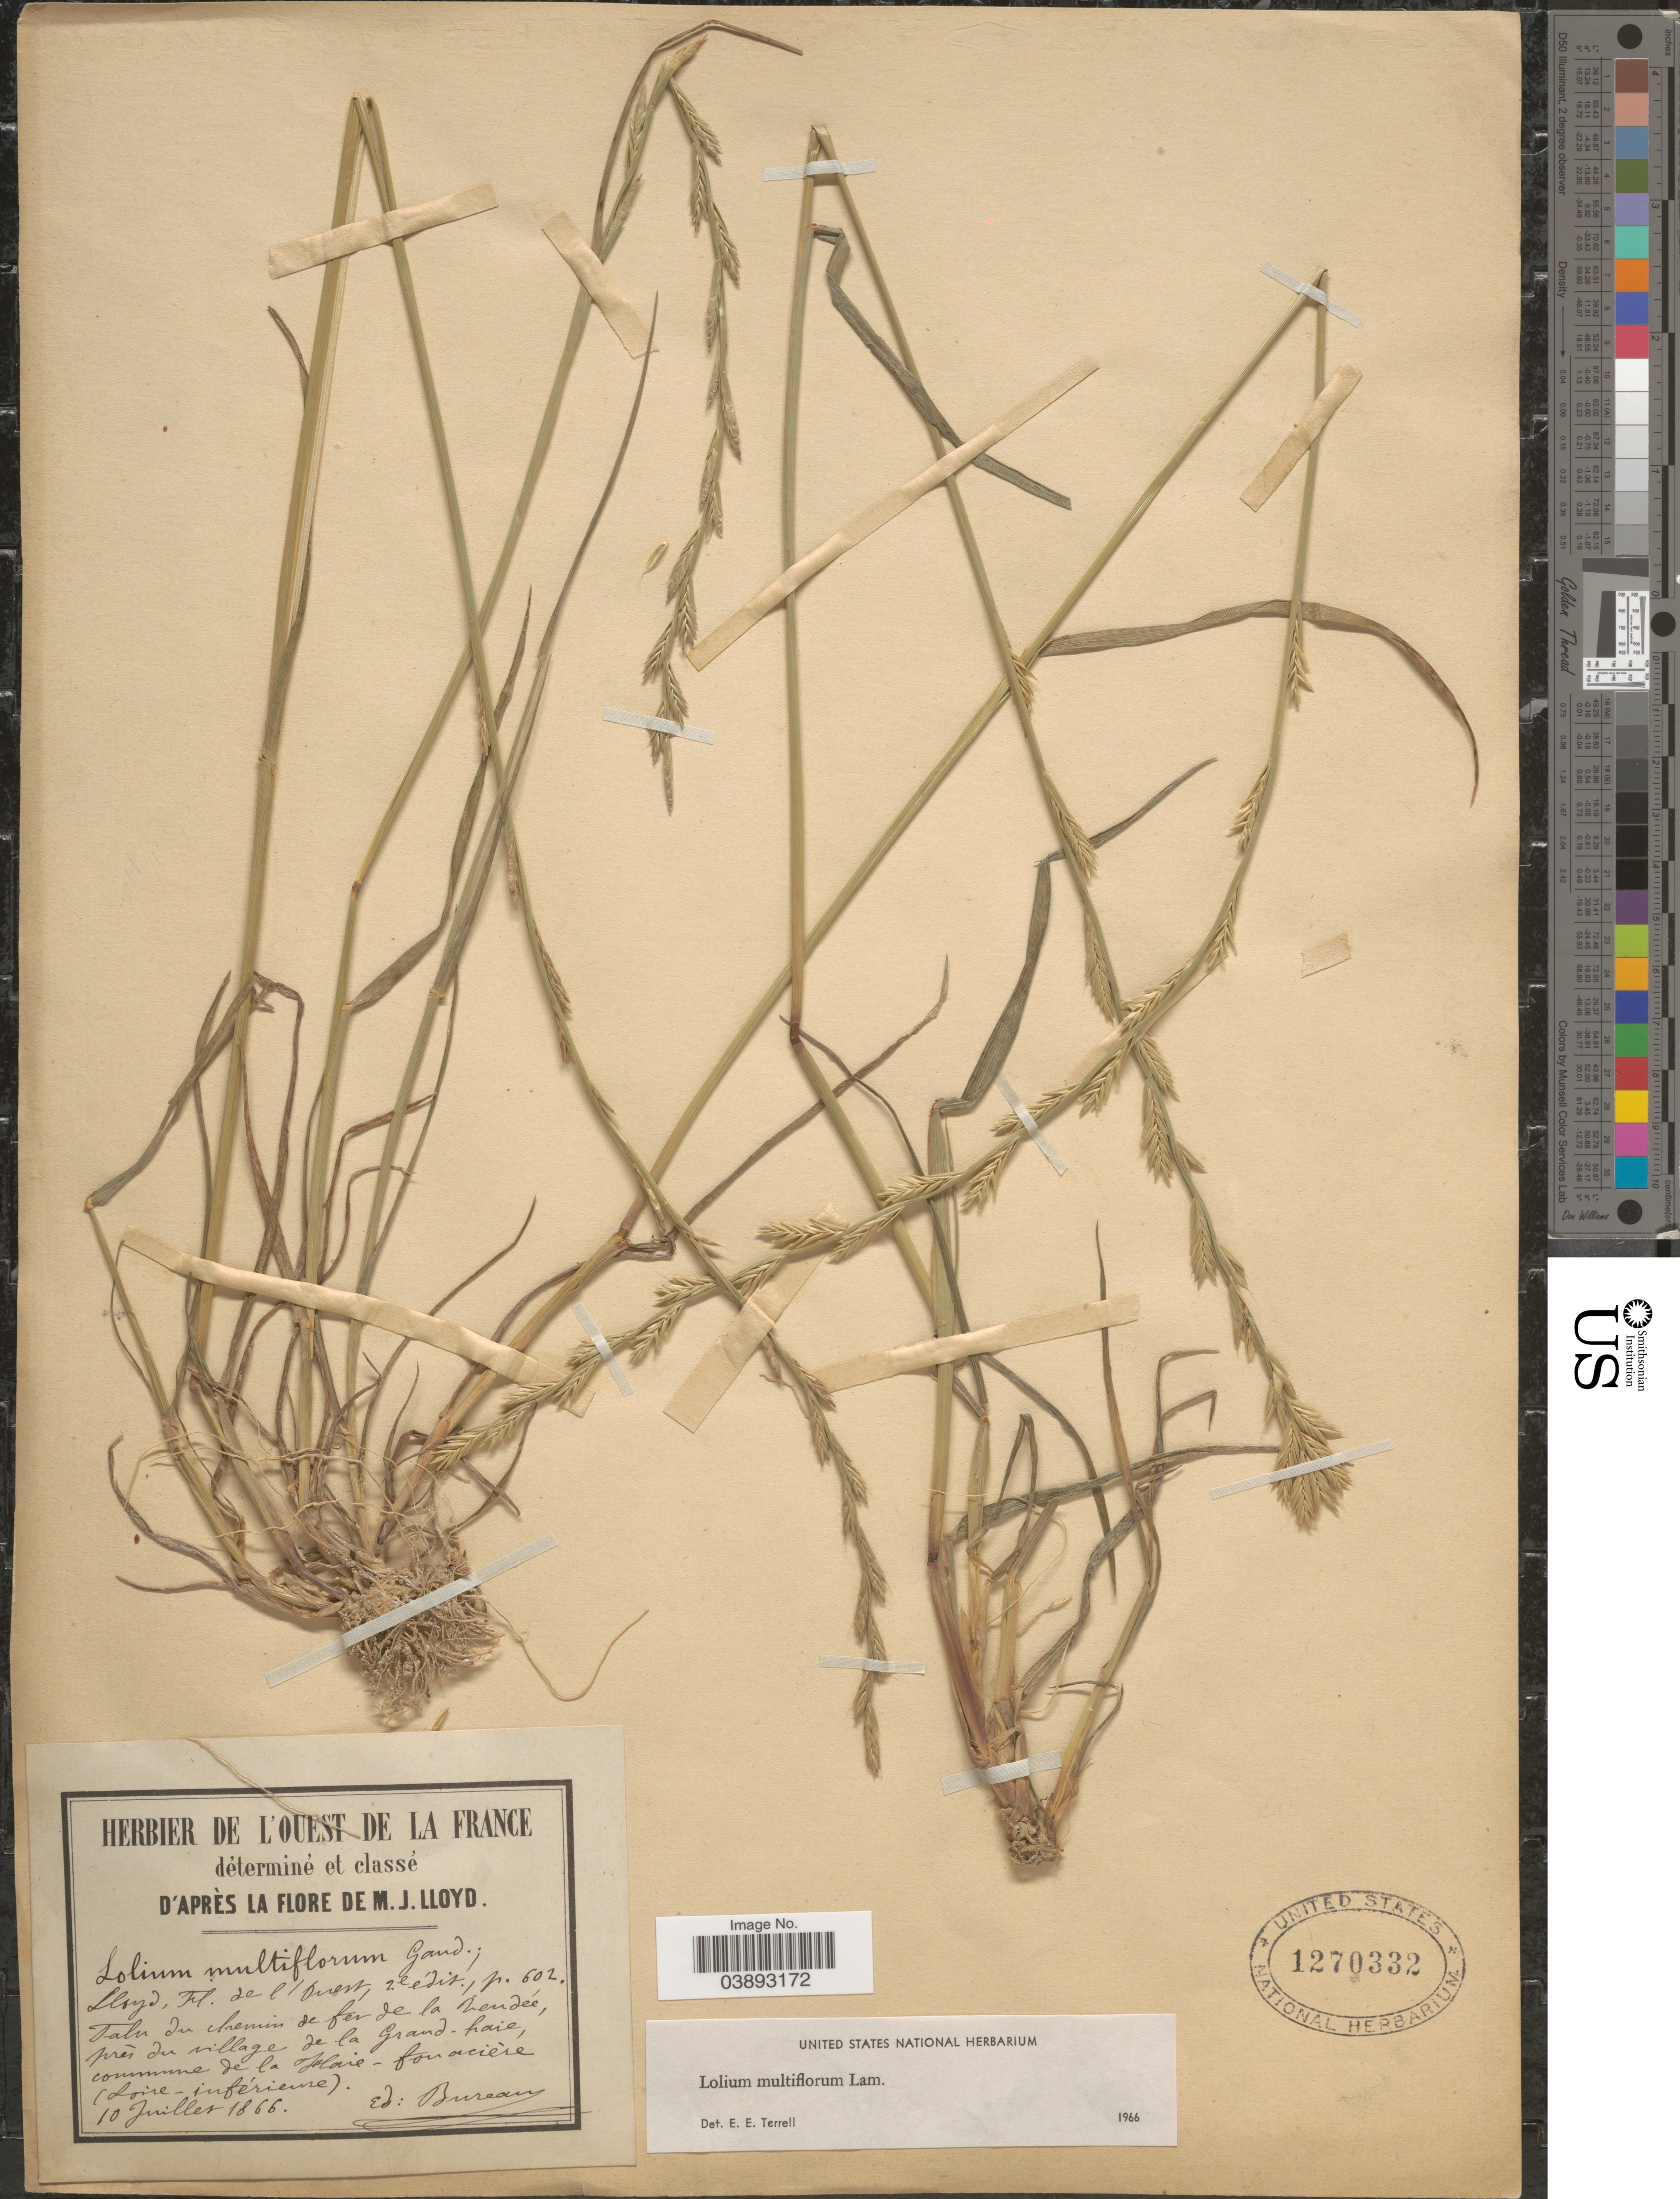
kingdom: Plantae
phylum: Tracheophyta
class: Liliopsida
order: Poales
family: Poaceae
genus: Lolium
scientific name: Lolium multiflorum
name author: Lam.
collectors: É. Bureau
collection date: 1866-07-10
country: France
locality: Talu du chemin de fer de la Vendée , prés du village de la Grand - haie, commune de la Flaie - fonacière (Loire - inférierne).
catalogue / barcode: US 1270332